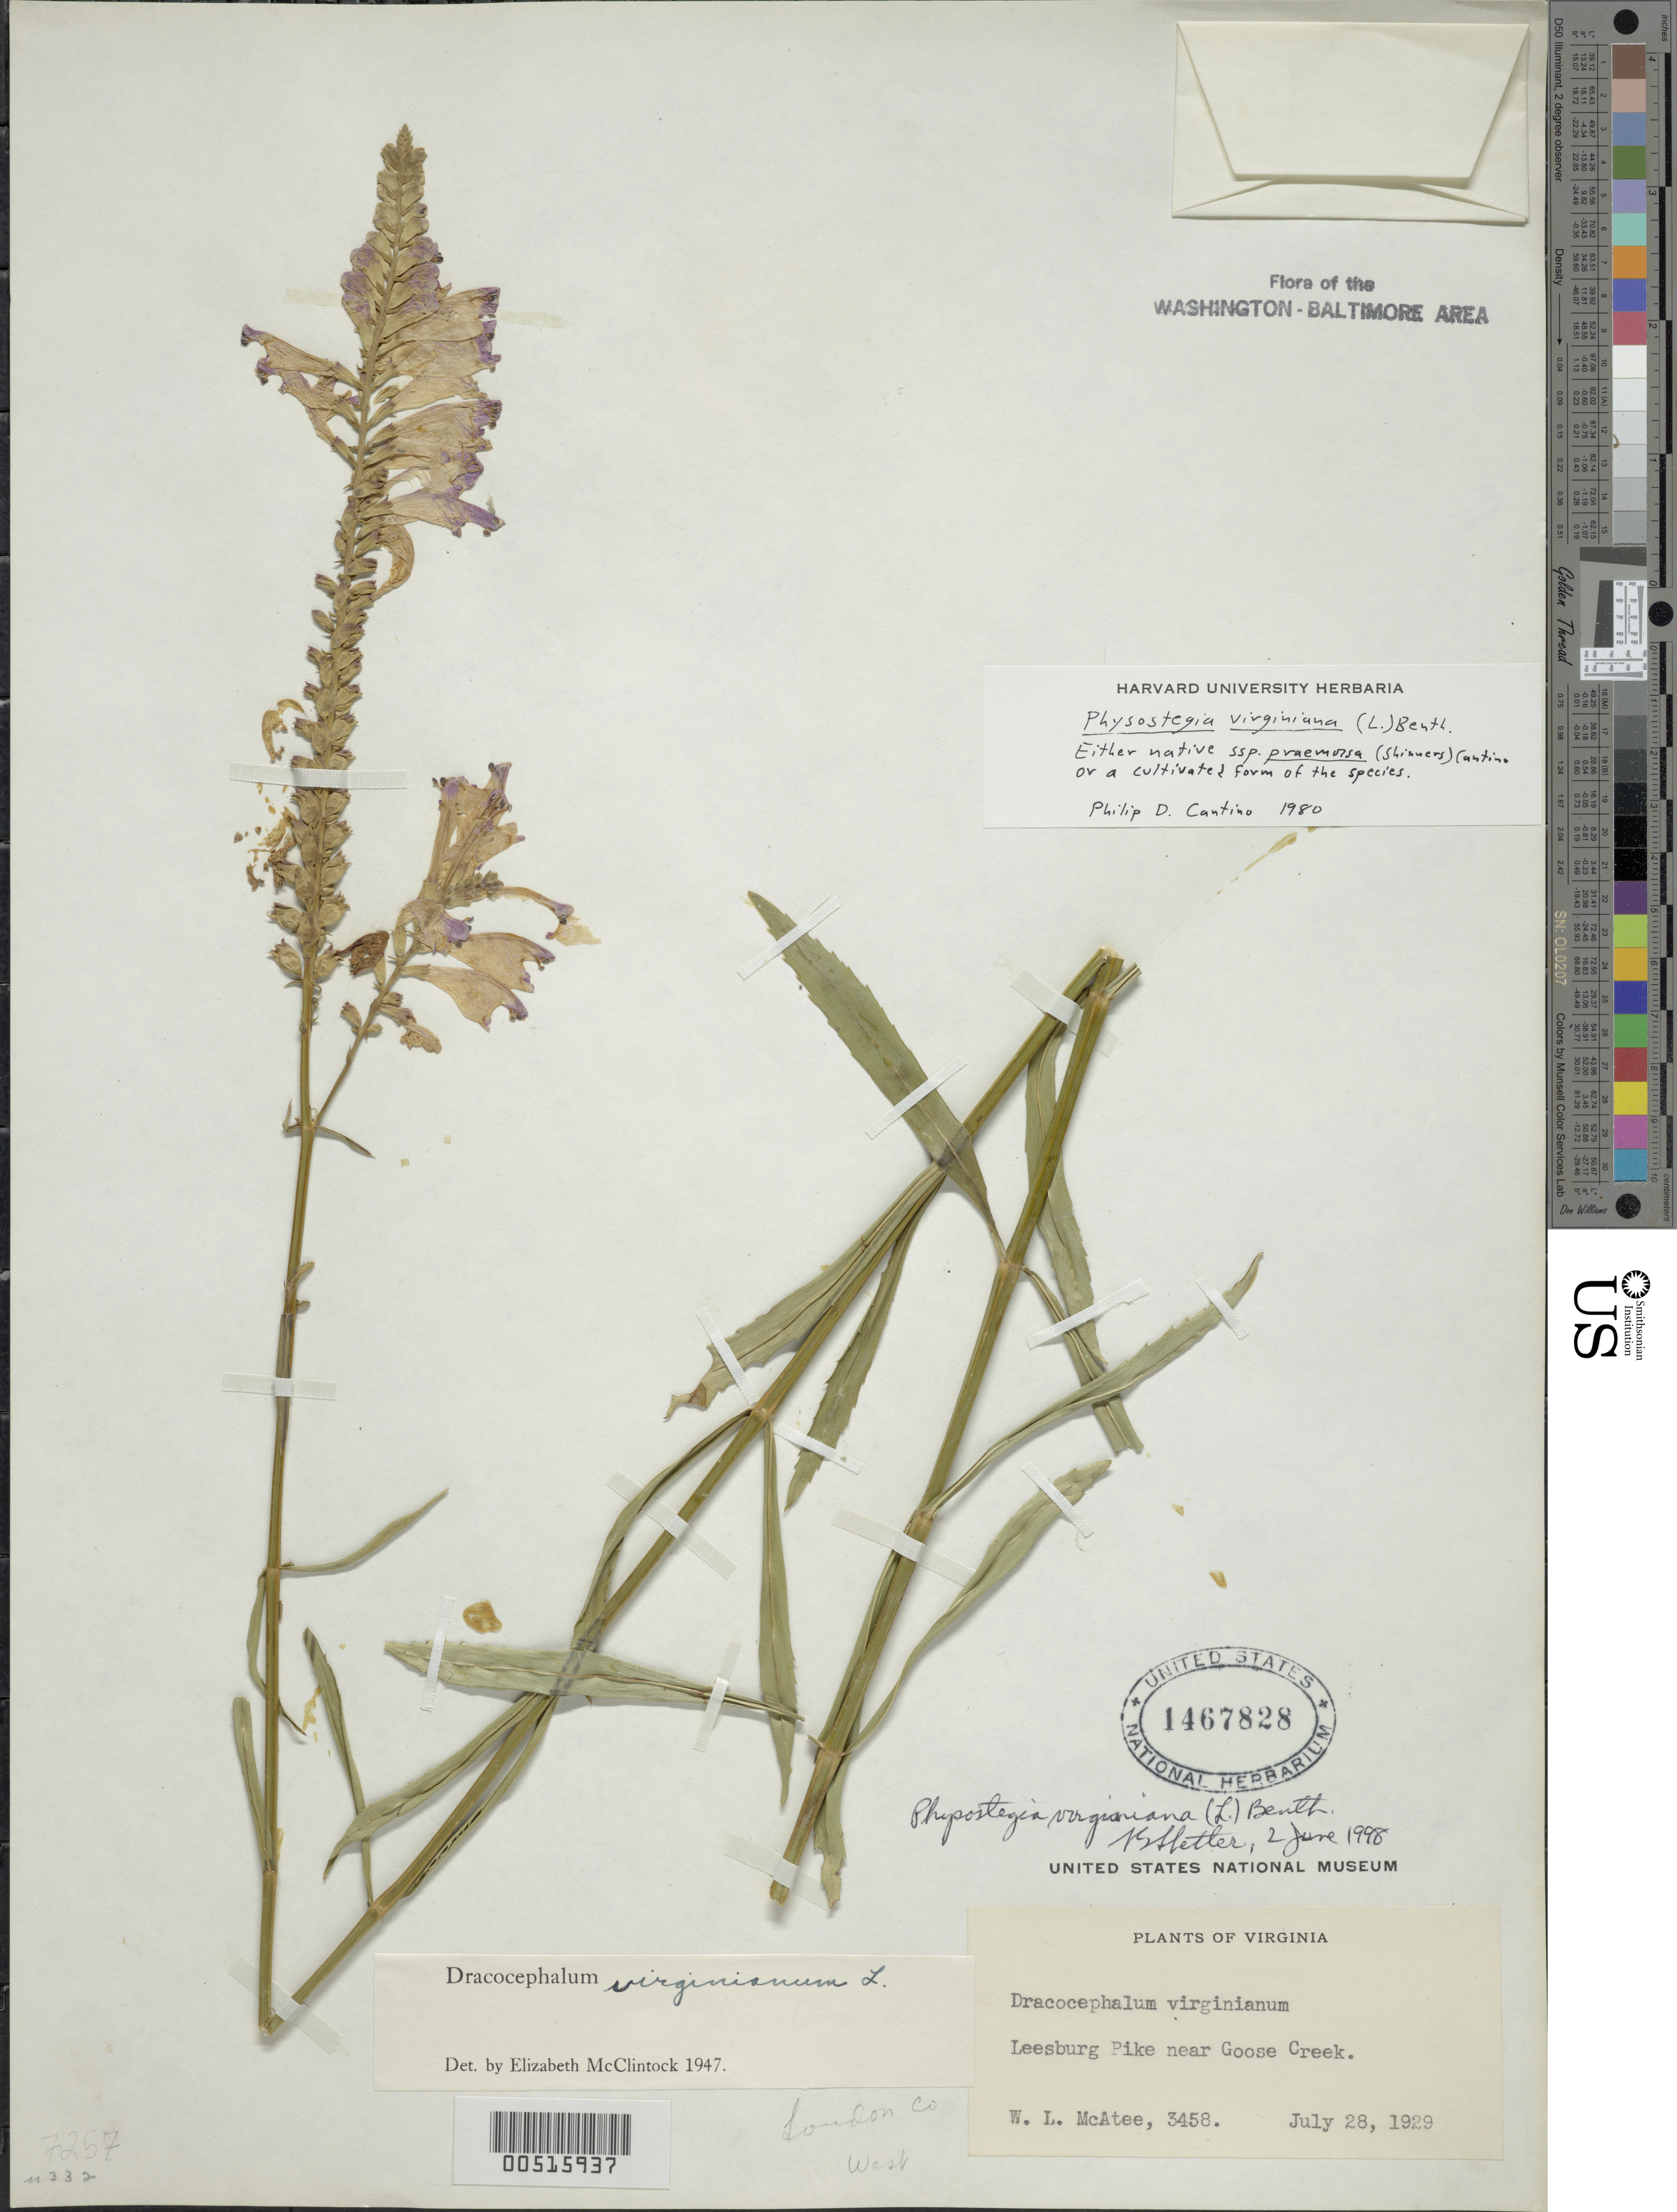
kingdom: Plantae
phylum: Tracheophyta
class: Magnoliopsida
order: Lamiales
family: Lamiaceae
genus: Physostegia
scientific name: Physostegia virginiana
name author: (L.) Benth.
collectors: W. McAtee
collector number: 3458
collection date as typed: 28 Jul 1929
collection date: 1929-07-28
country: United States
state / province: Virginia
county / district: Loudoun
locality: Leesburg Pike, Goose Creek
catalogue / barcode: US 1467828